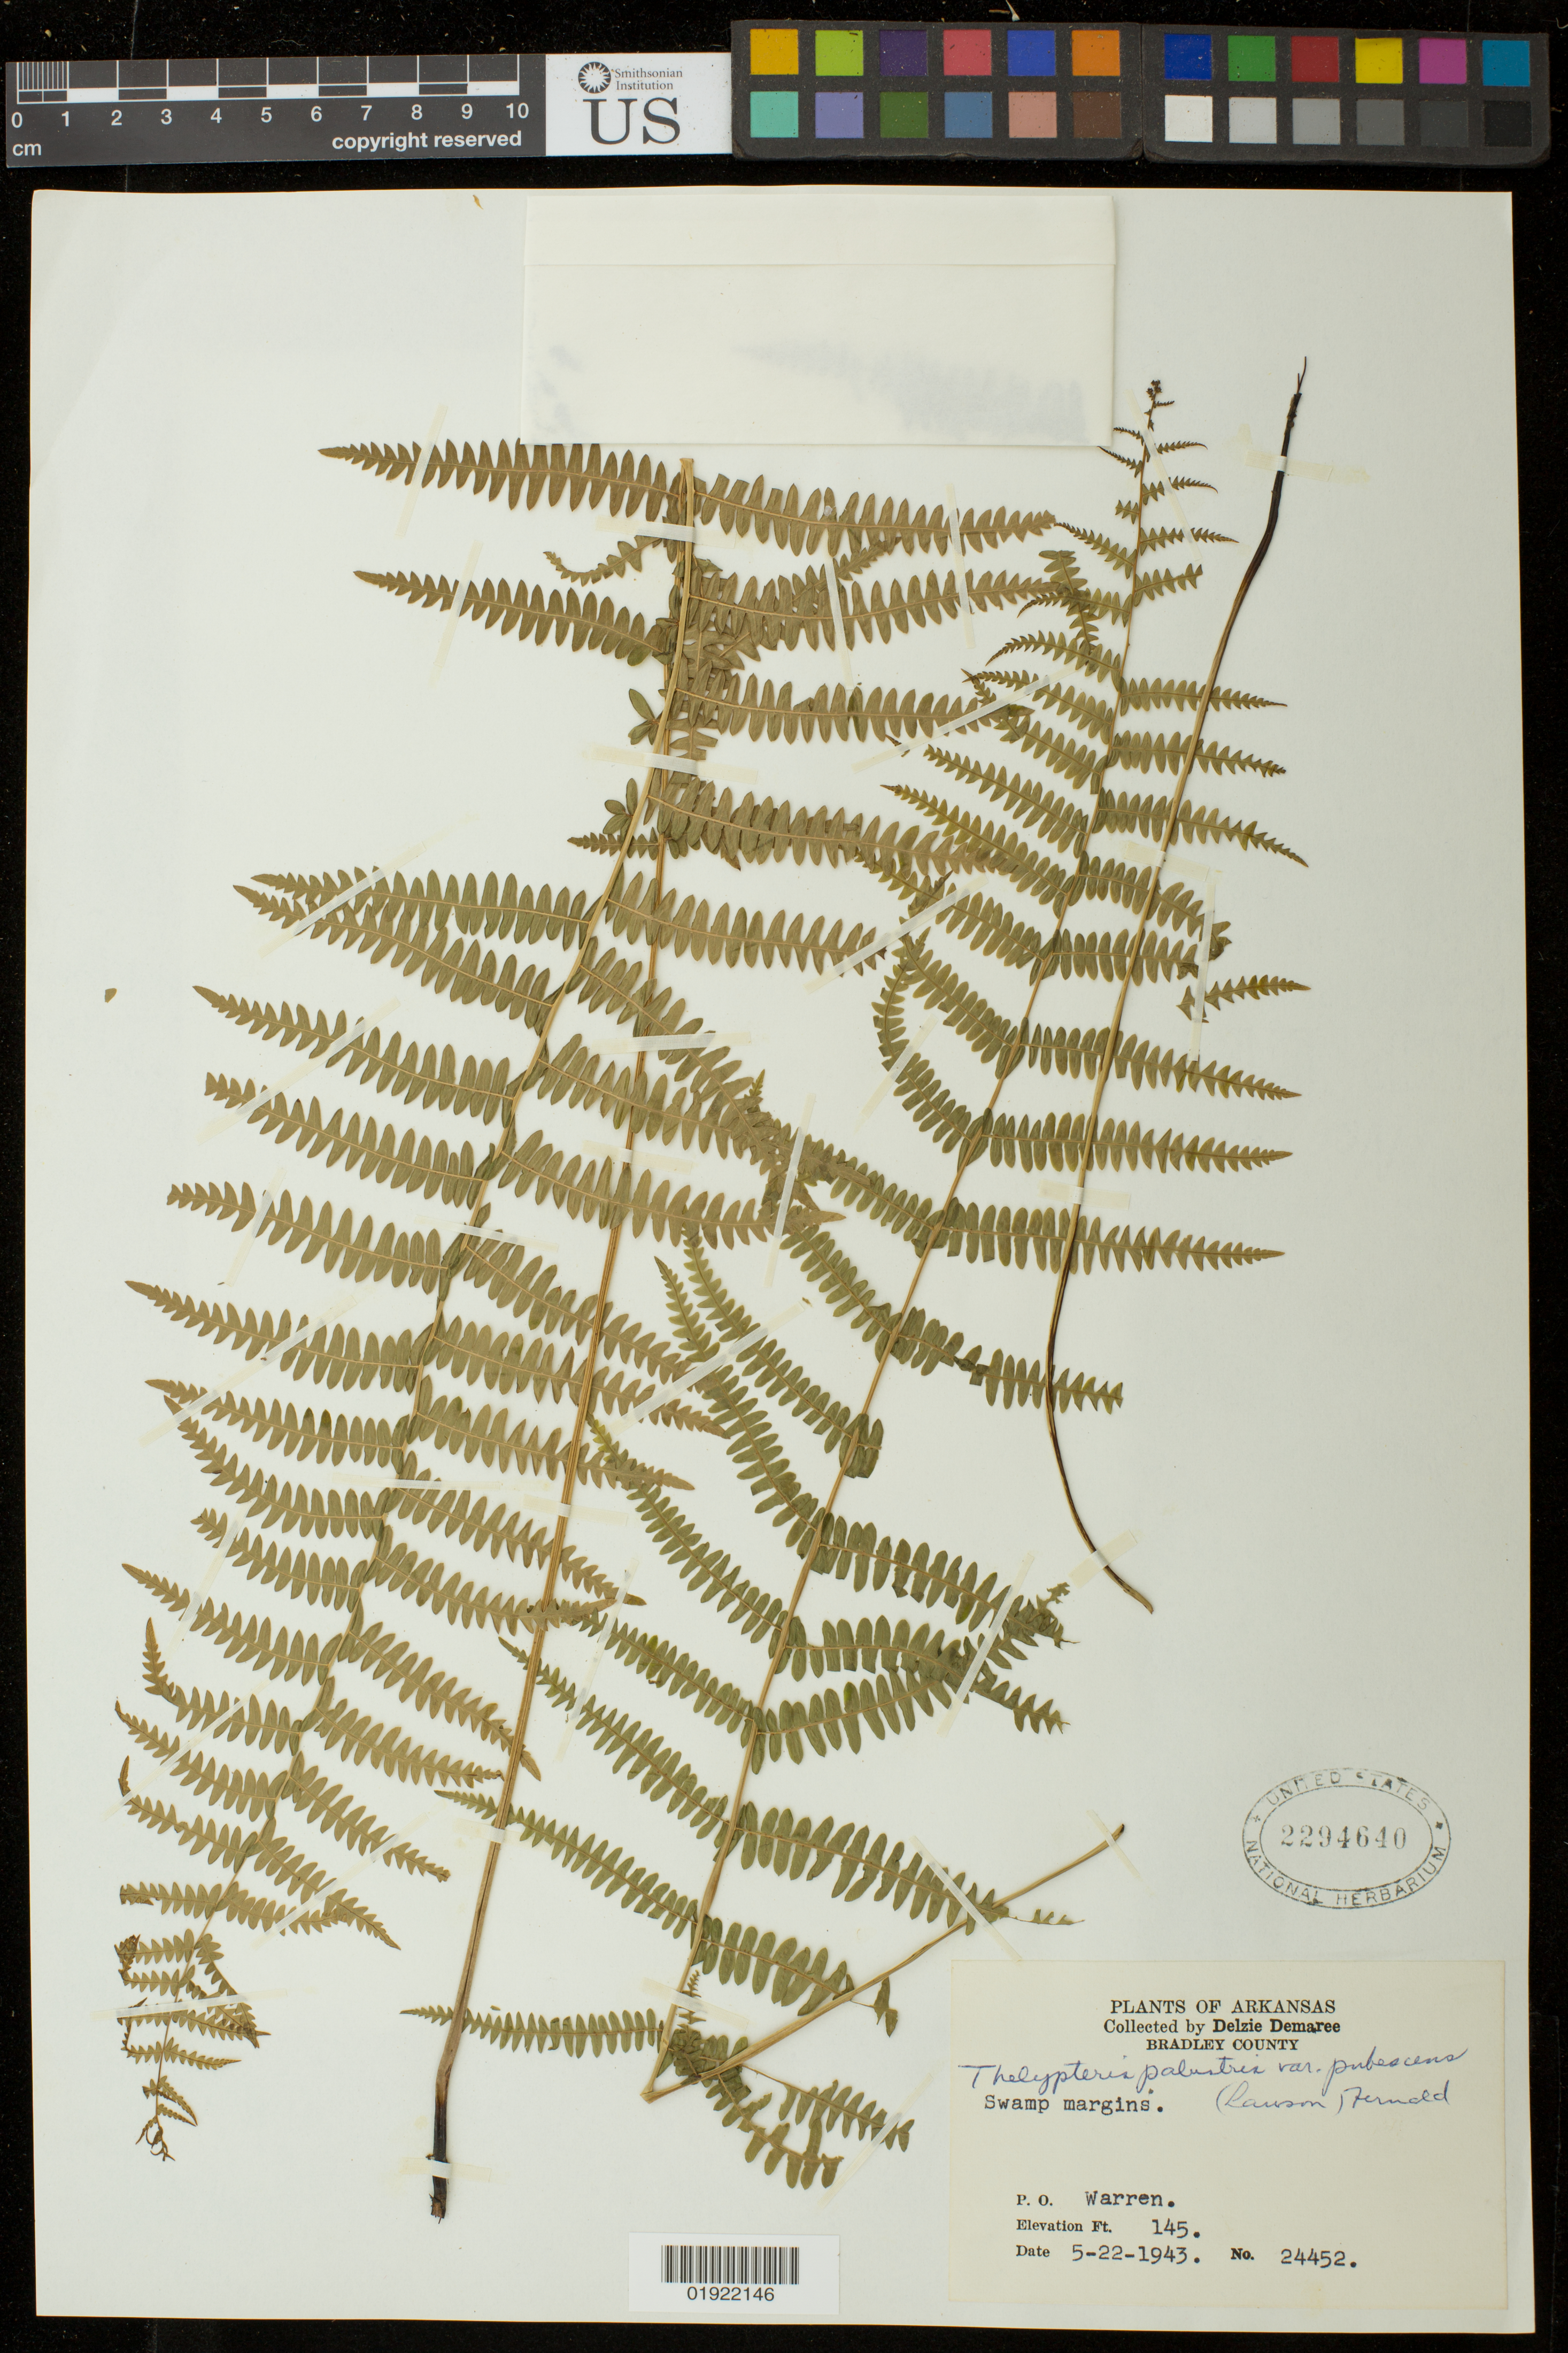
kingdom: Plantae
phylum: Tracheophyta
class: Polypodiopsida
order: Polypodiales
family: Thelypteridaceae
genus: Thelypteris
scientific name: Thelypteris palustris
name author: (Salisb.) Schott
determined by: Schott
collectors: D. Demaree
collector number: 24451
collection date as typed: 5-22-1943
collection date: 1943-05-22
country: United States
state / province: Arkansas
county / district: Bradley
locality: swamp margins, Warren.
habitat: swamp margins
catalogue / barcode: US 2294640